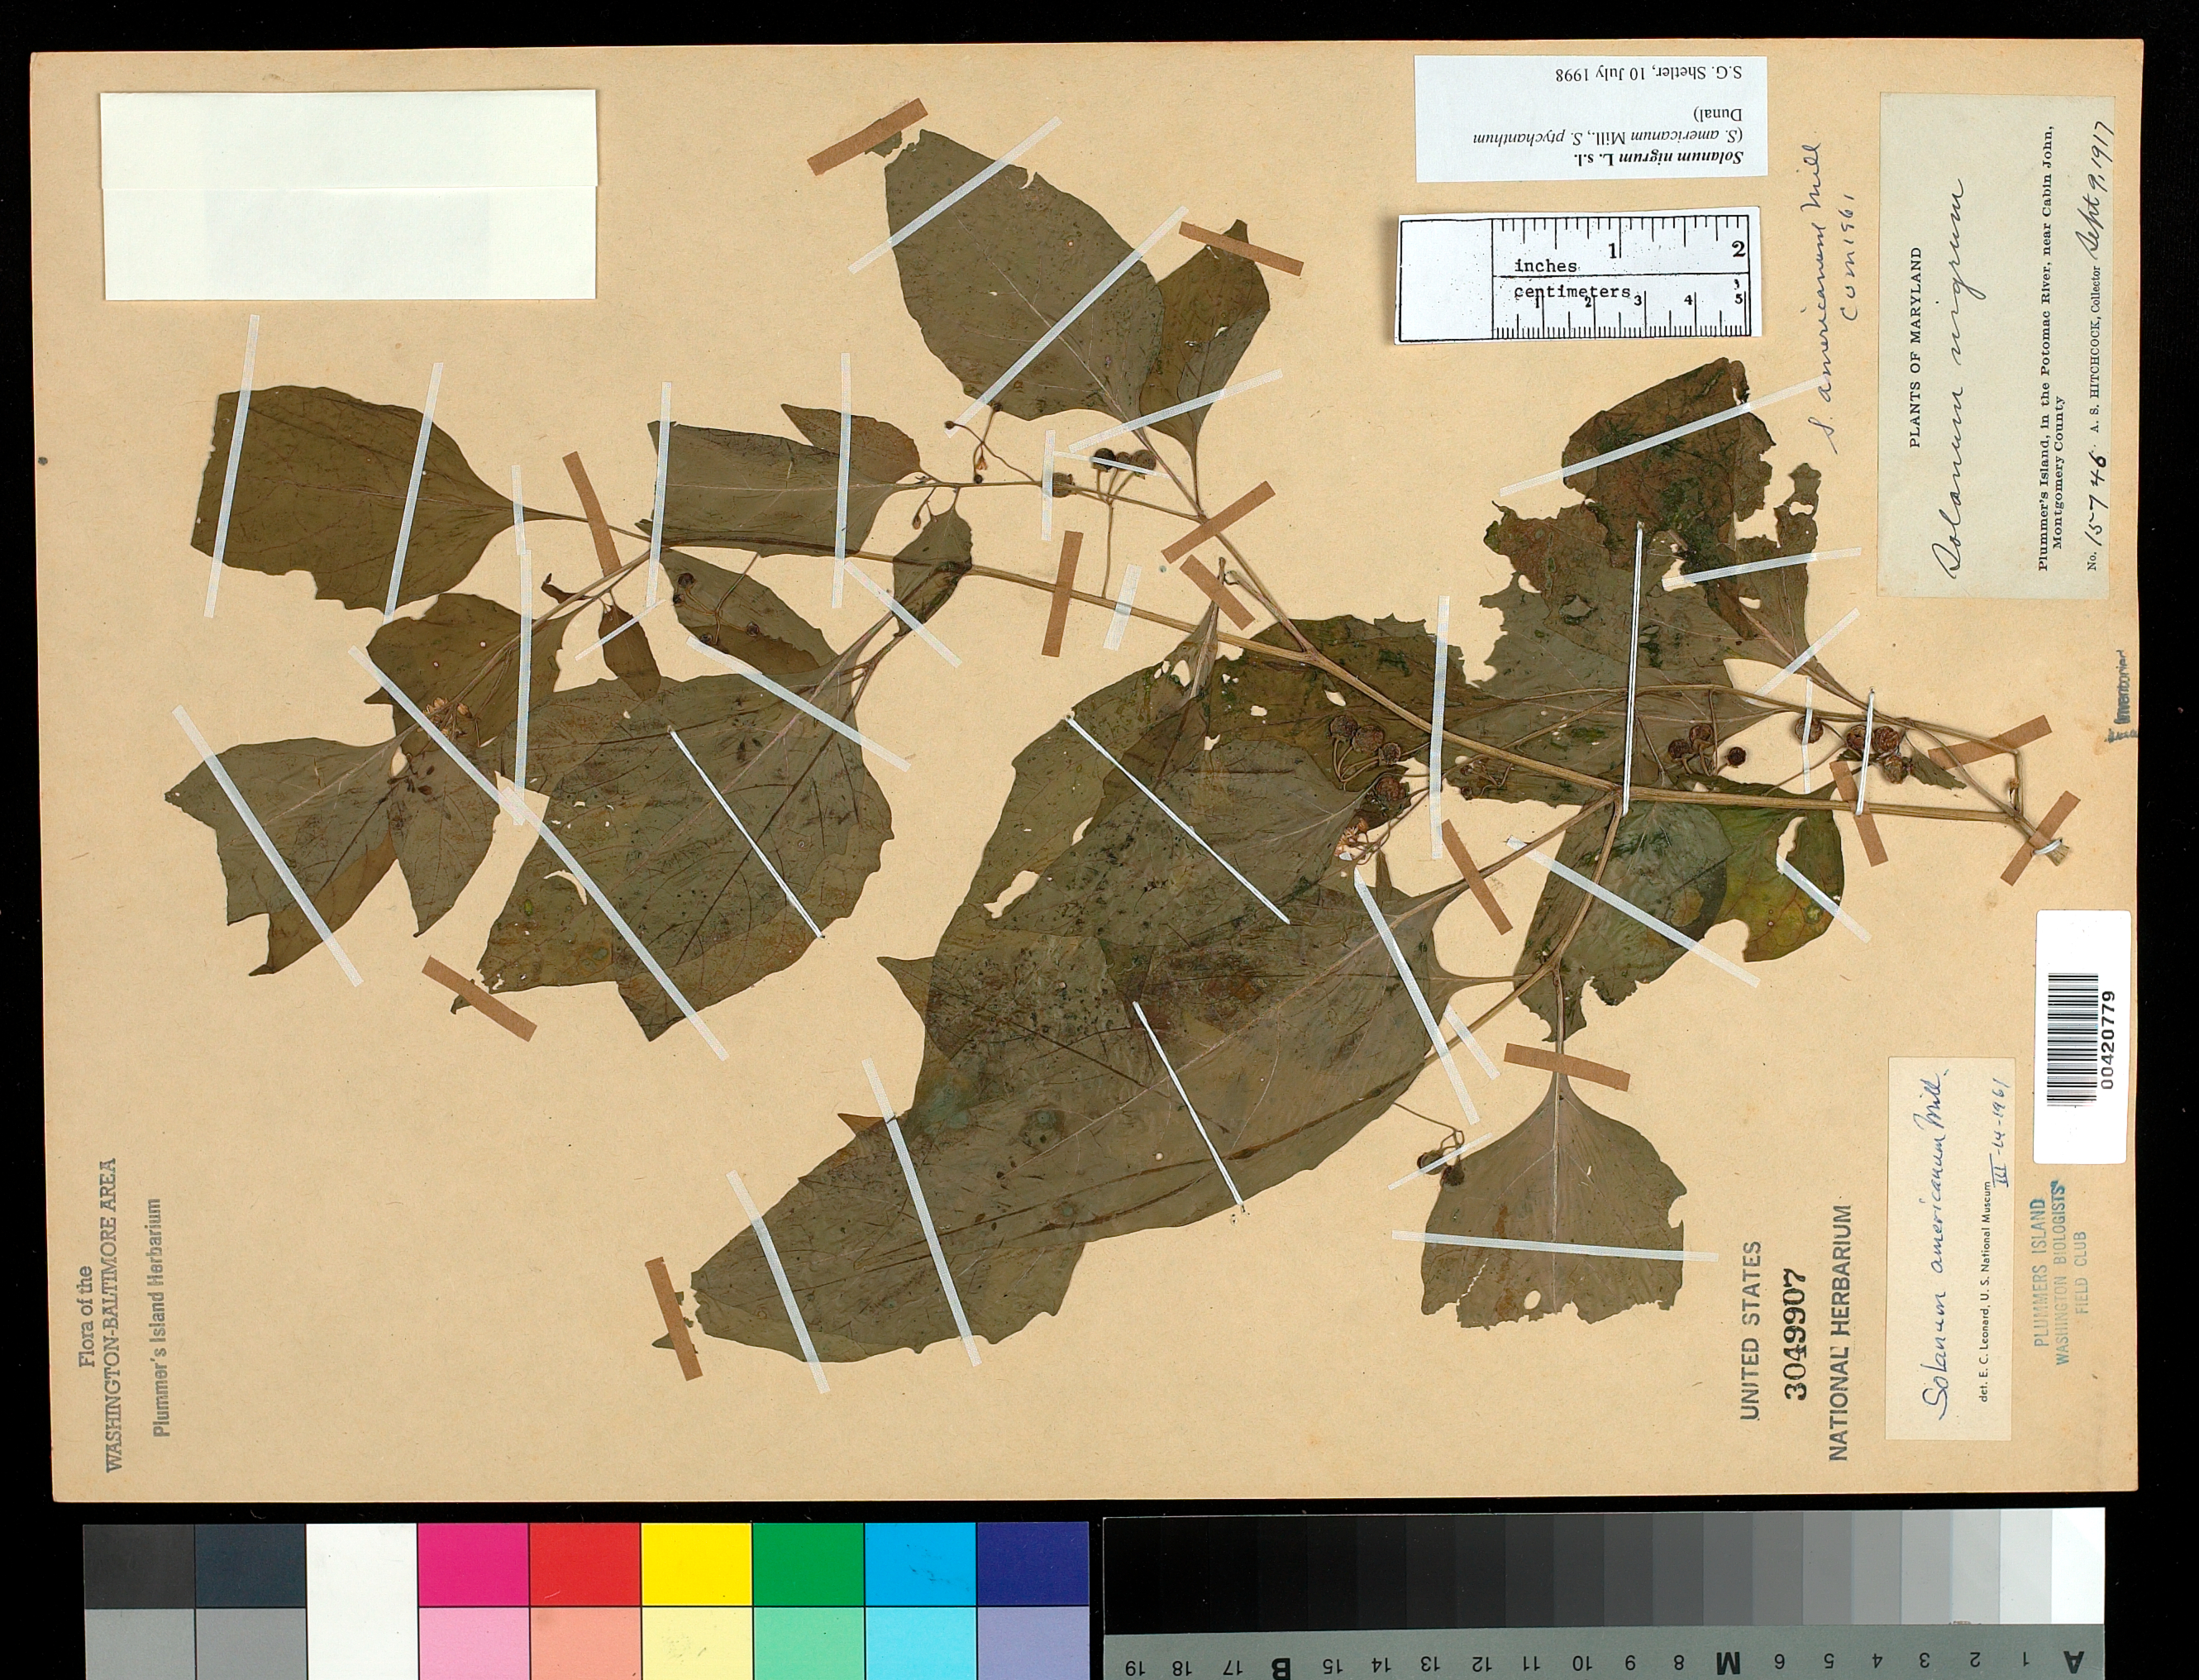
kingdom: Plantae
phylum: Tracheophyta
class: Magnoliopsida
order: Solanales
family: Solanaceae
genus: Solanum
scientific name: Solanum emulans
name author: Raf.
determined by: Knapp, S. D.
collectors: A. S. Hitchcock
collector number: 15746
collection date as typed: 09 Sep 1917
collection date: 1917-09-09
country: United States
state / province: Maryland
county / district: Montgomery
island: Plummers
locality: Plummer's Island Plummers Island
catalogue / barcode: US 3049907